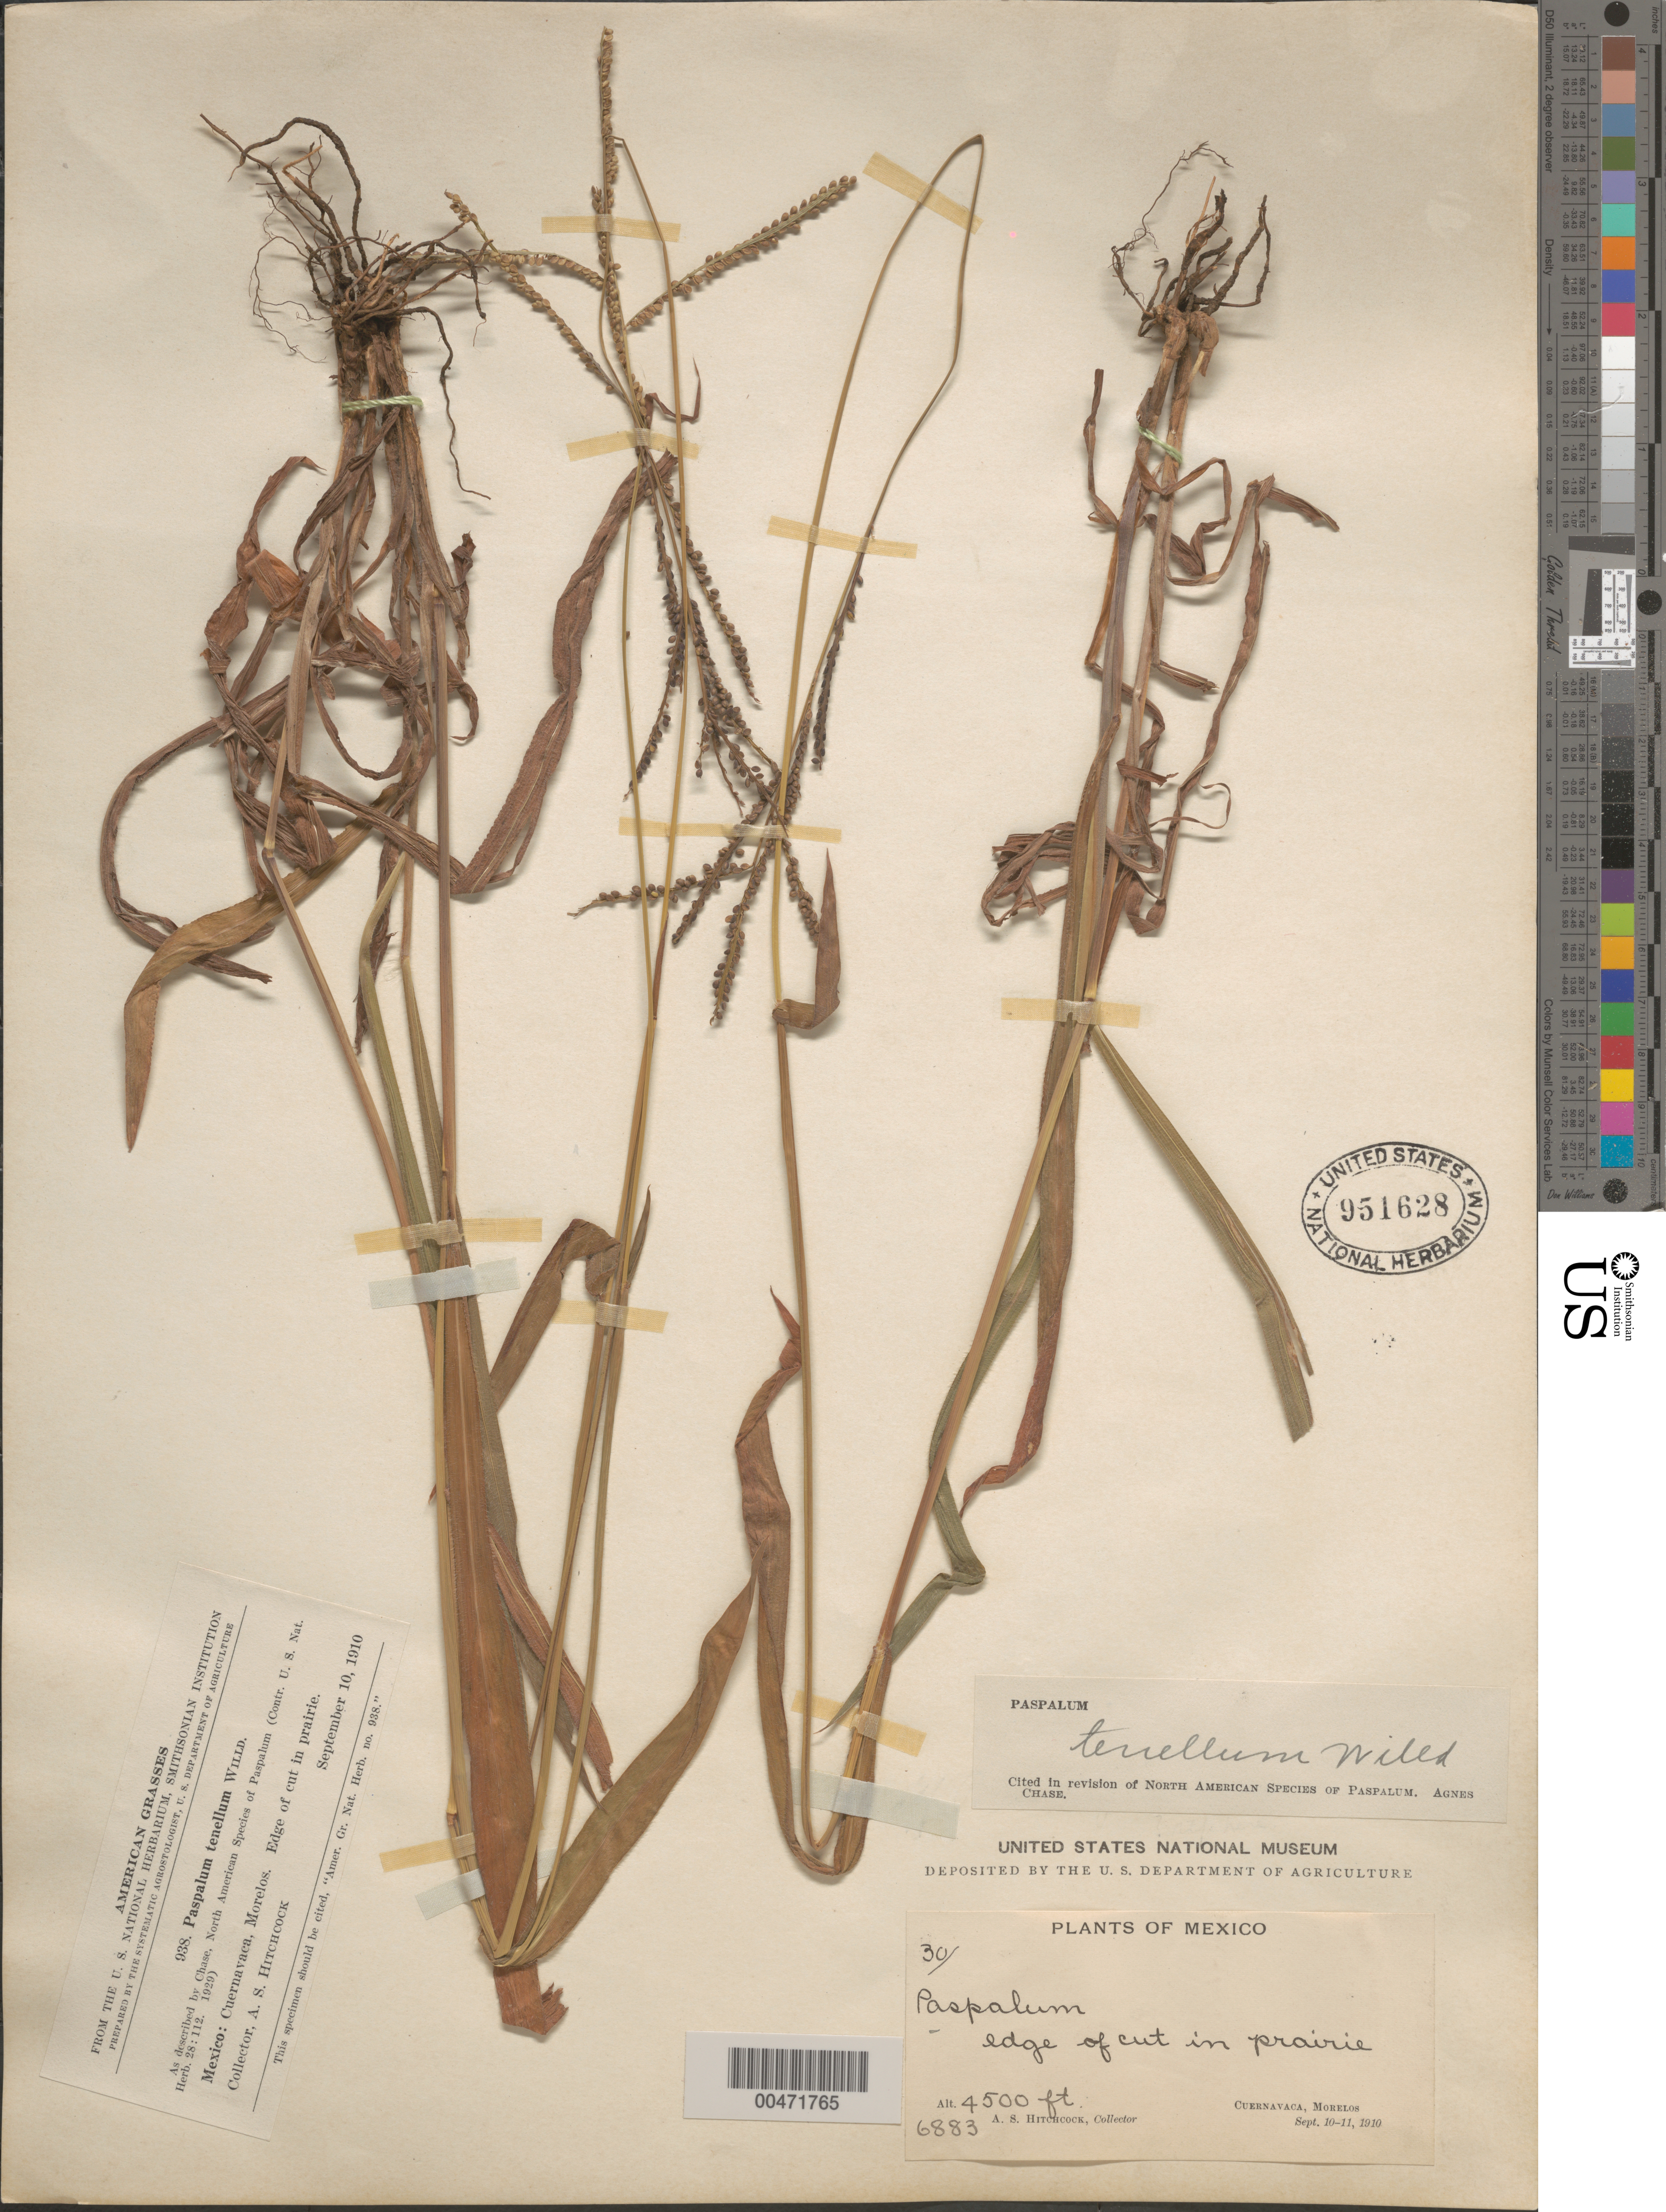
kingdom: Plantae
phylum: Tracheophyta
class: Liliopsida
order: Poales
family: Poaceae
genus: Paspalum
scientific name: Paspalum tenellum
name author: Willd.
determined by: Chase, [M.] Agnes, (US)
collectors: A. S. Hitchcock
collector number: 6883/938/30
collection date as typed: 10 Sep 1910 to 11 Sep 1910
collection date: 1910-09-11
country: Mexico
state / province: Morelos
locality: Cuernavaca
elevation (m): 1372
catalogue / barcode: US 951628